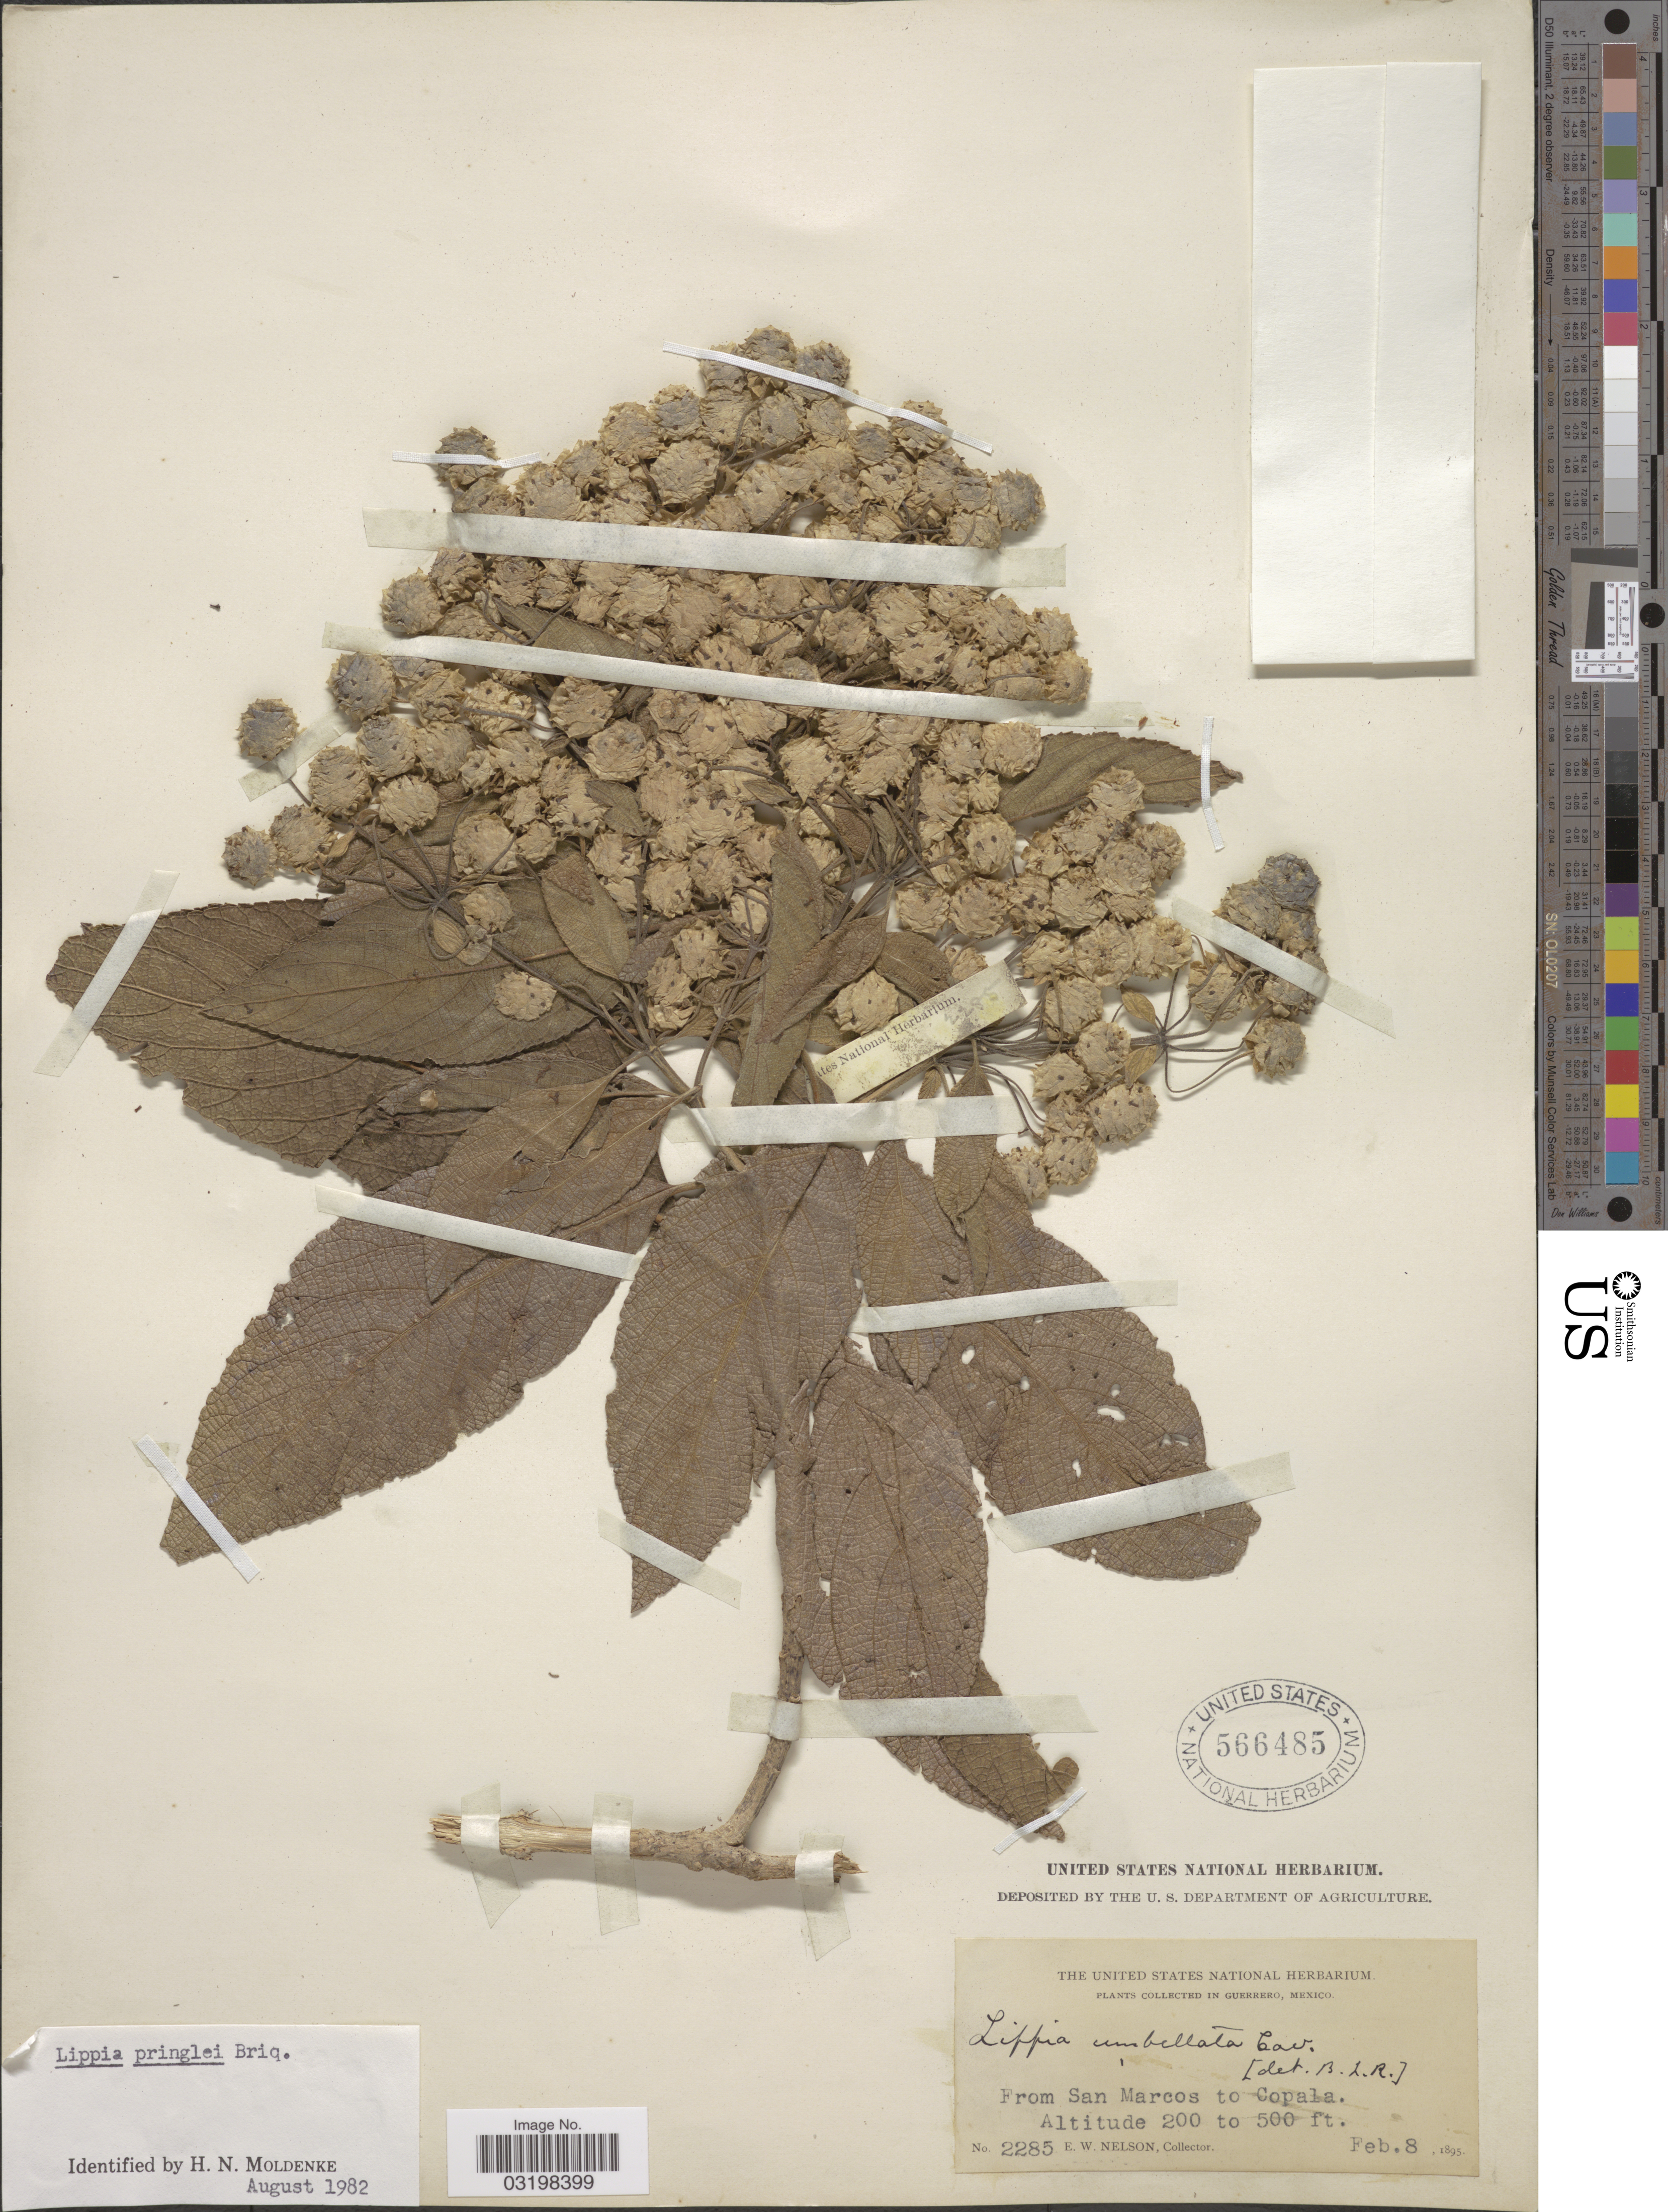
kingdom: Plantae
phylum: Tracheophyta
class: Magnoliopsida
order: Lamiales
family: Verbenaceae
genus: Lippia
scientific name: Lippia umbellata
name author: Cav.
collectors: E. W. Nelson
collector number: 2285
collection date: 1895-02-08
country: Mexico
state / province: Guerrero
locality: San Marcos to Copala.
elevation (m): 61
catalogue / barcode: US 566485